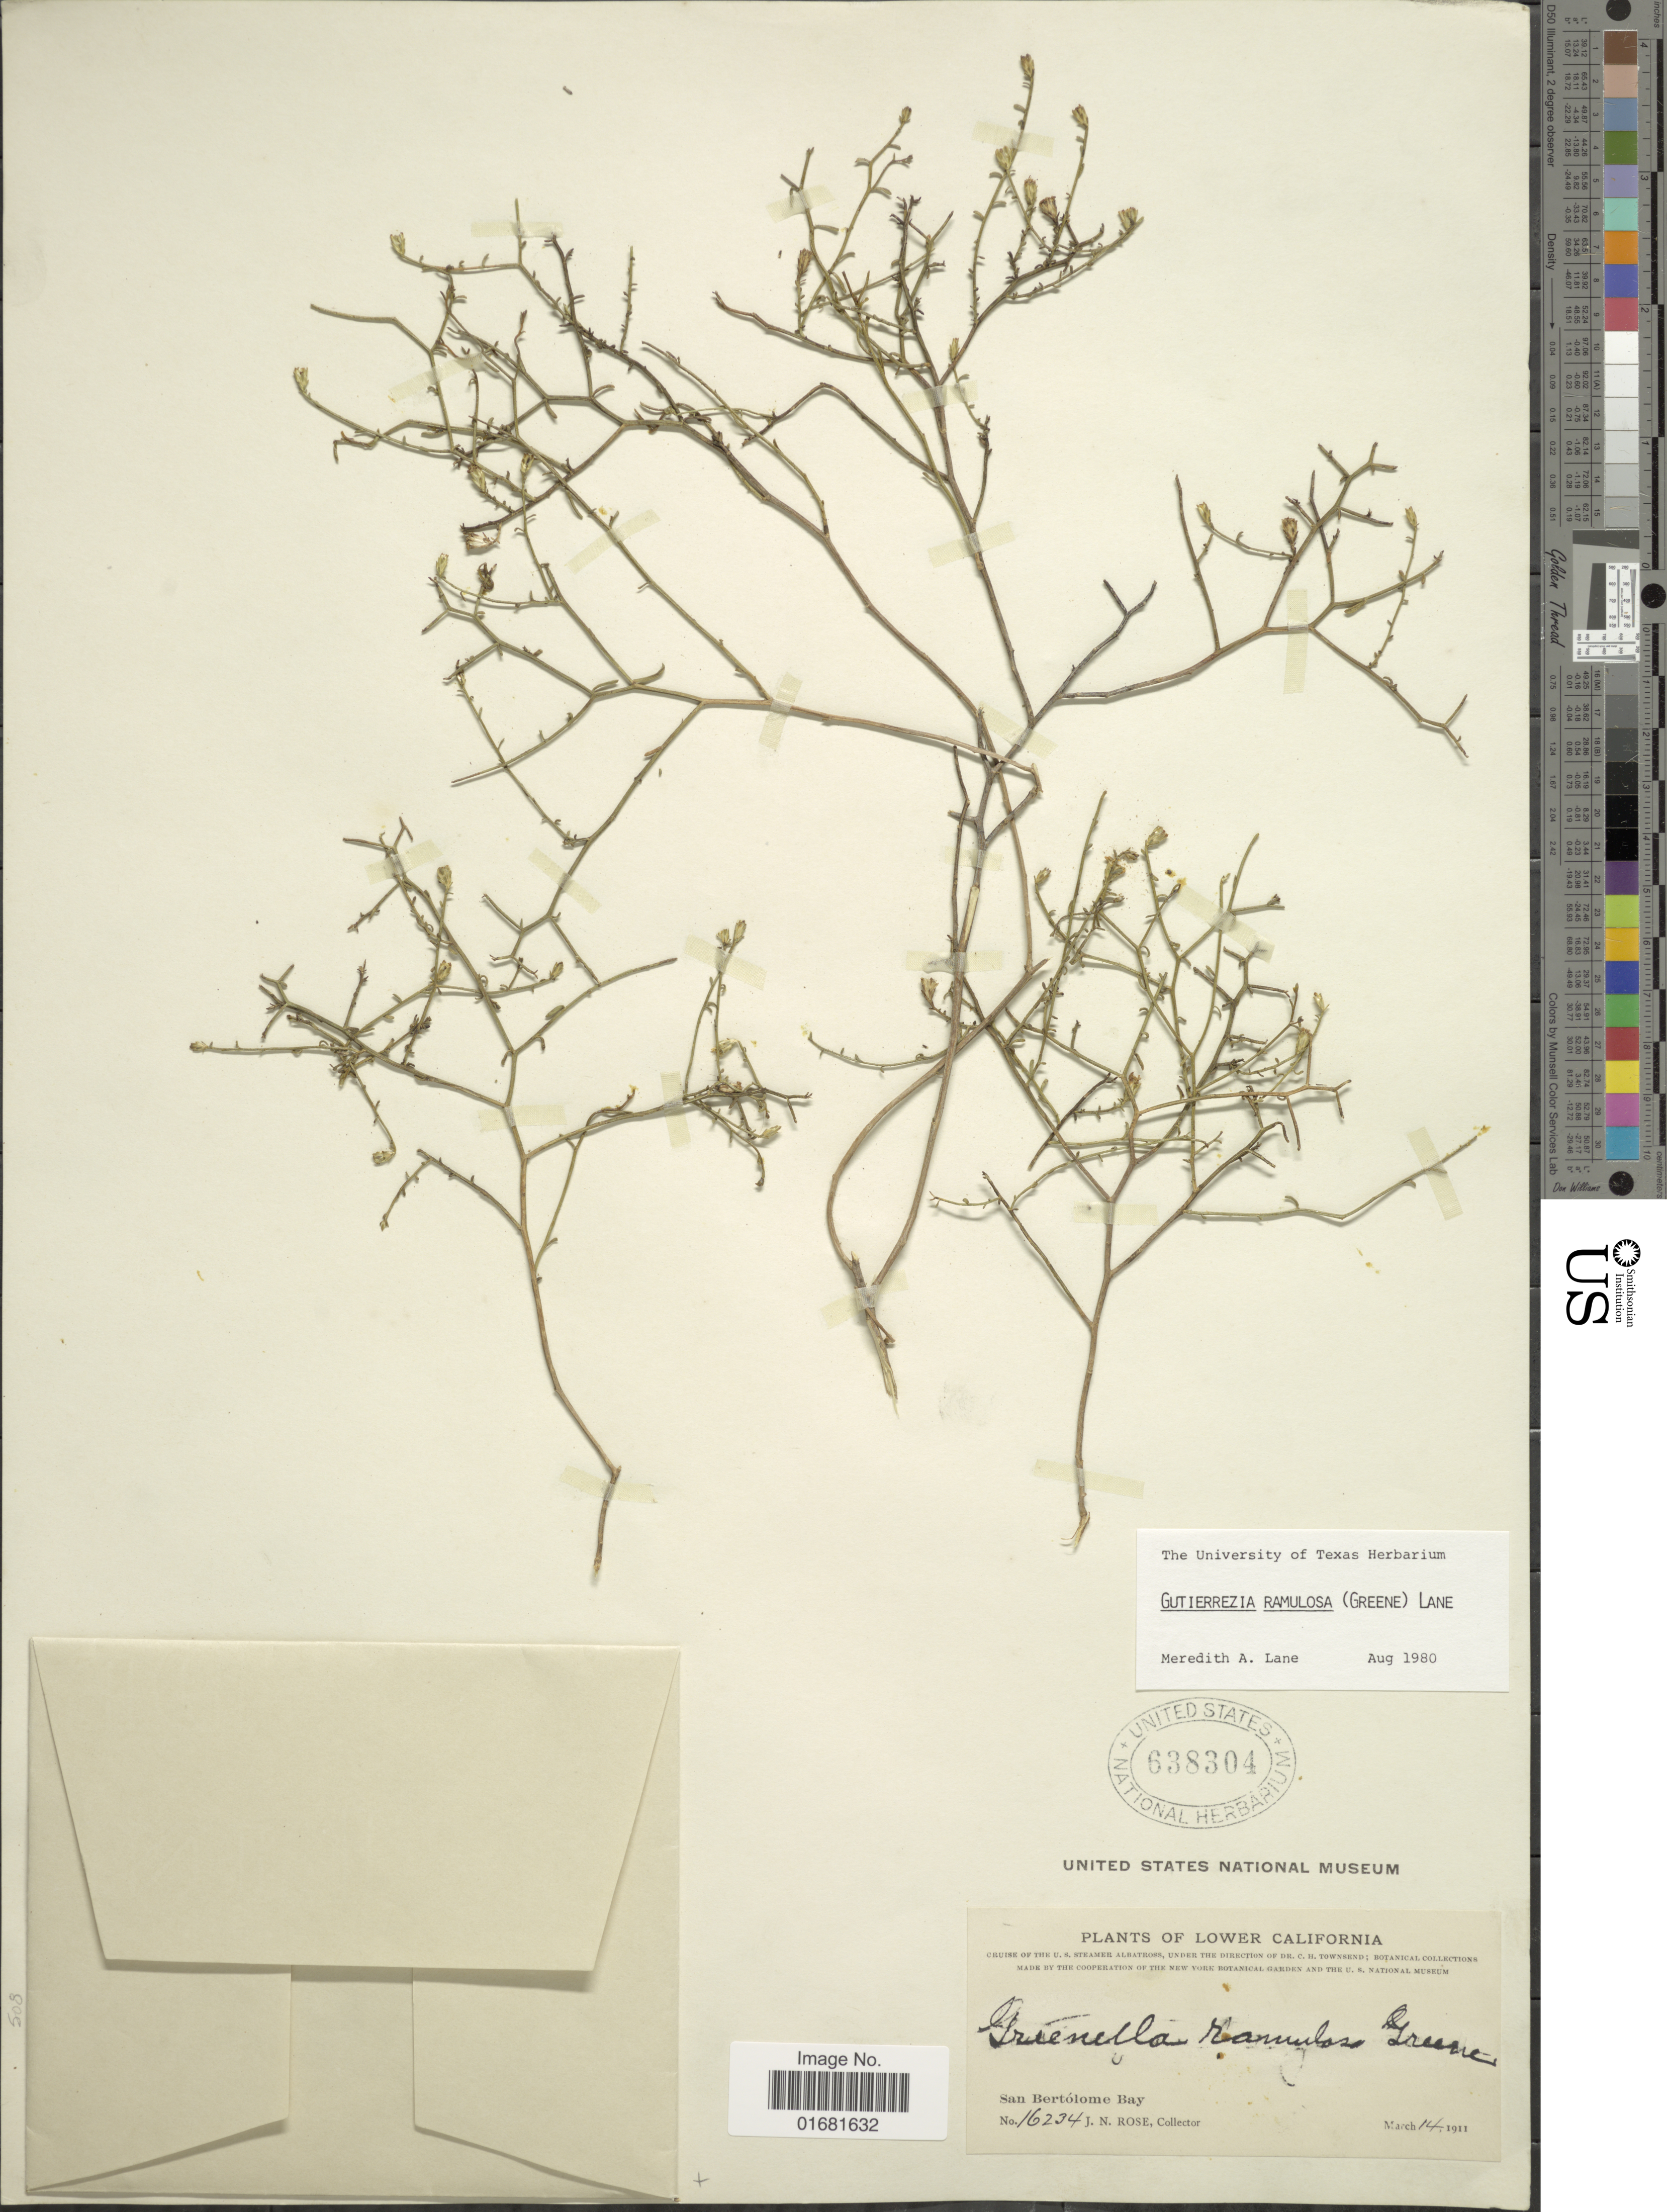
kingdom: Plantae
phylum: Tracheophyta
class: Magnoliopsida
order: Asterales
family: Asteraceae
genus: Gutierrezia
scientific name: Gutierrezia ramulosa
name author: (Greene) M.A. Lane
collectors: J. N. Rose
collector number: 16234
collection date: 1911-03-14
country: Mexico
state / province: Baja California Sur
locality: Lower California. San Bertólome Bay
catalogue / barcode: US 638304